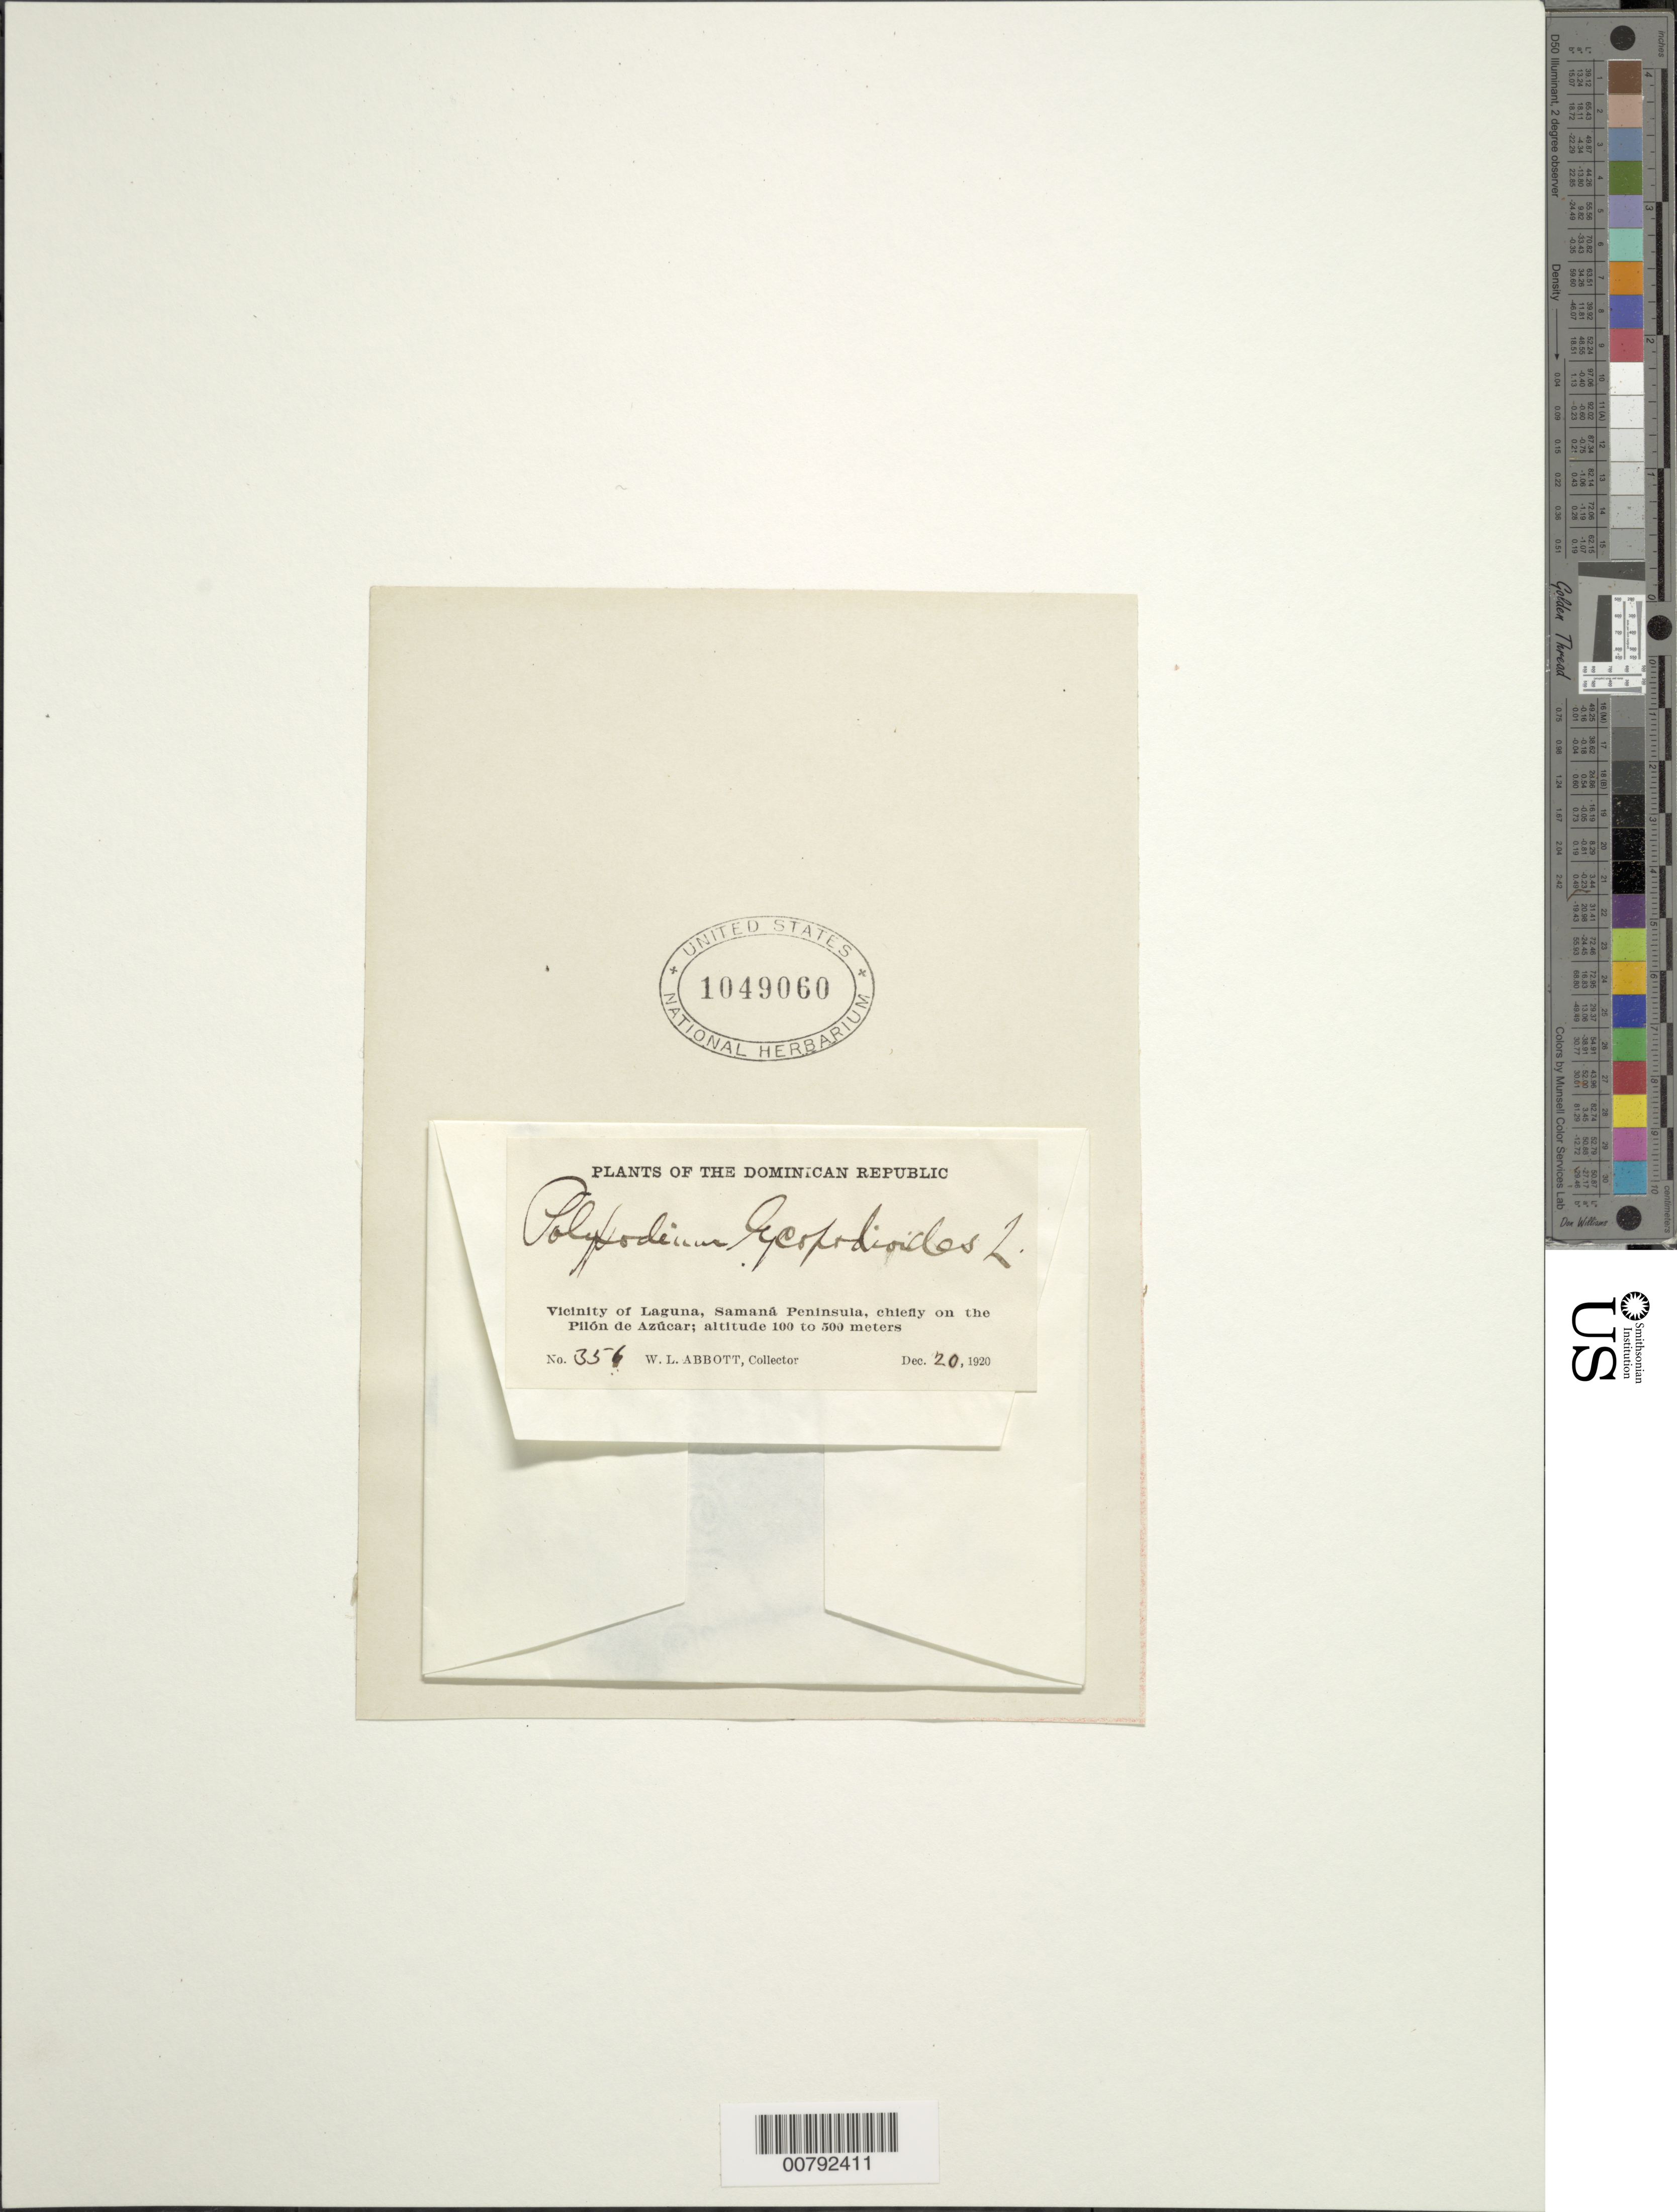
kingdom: Plantae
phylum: Tracheophyta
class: Polypodiopsida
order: Polypodiales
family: Polypodiaceae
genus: Microgramma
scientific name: Microgramma lycopodioides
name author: (L.) Copel.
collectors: W. L. Abbott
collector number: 356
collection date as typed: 20 Dec 1920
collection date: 1920-12-20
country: Dominican Republic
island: Hispaniola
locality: Laguna vicinity, Samaná Peninsula, chiefly on the Pilón Azúcar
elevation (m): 100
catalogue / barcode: US 1049060